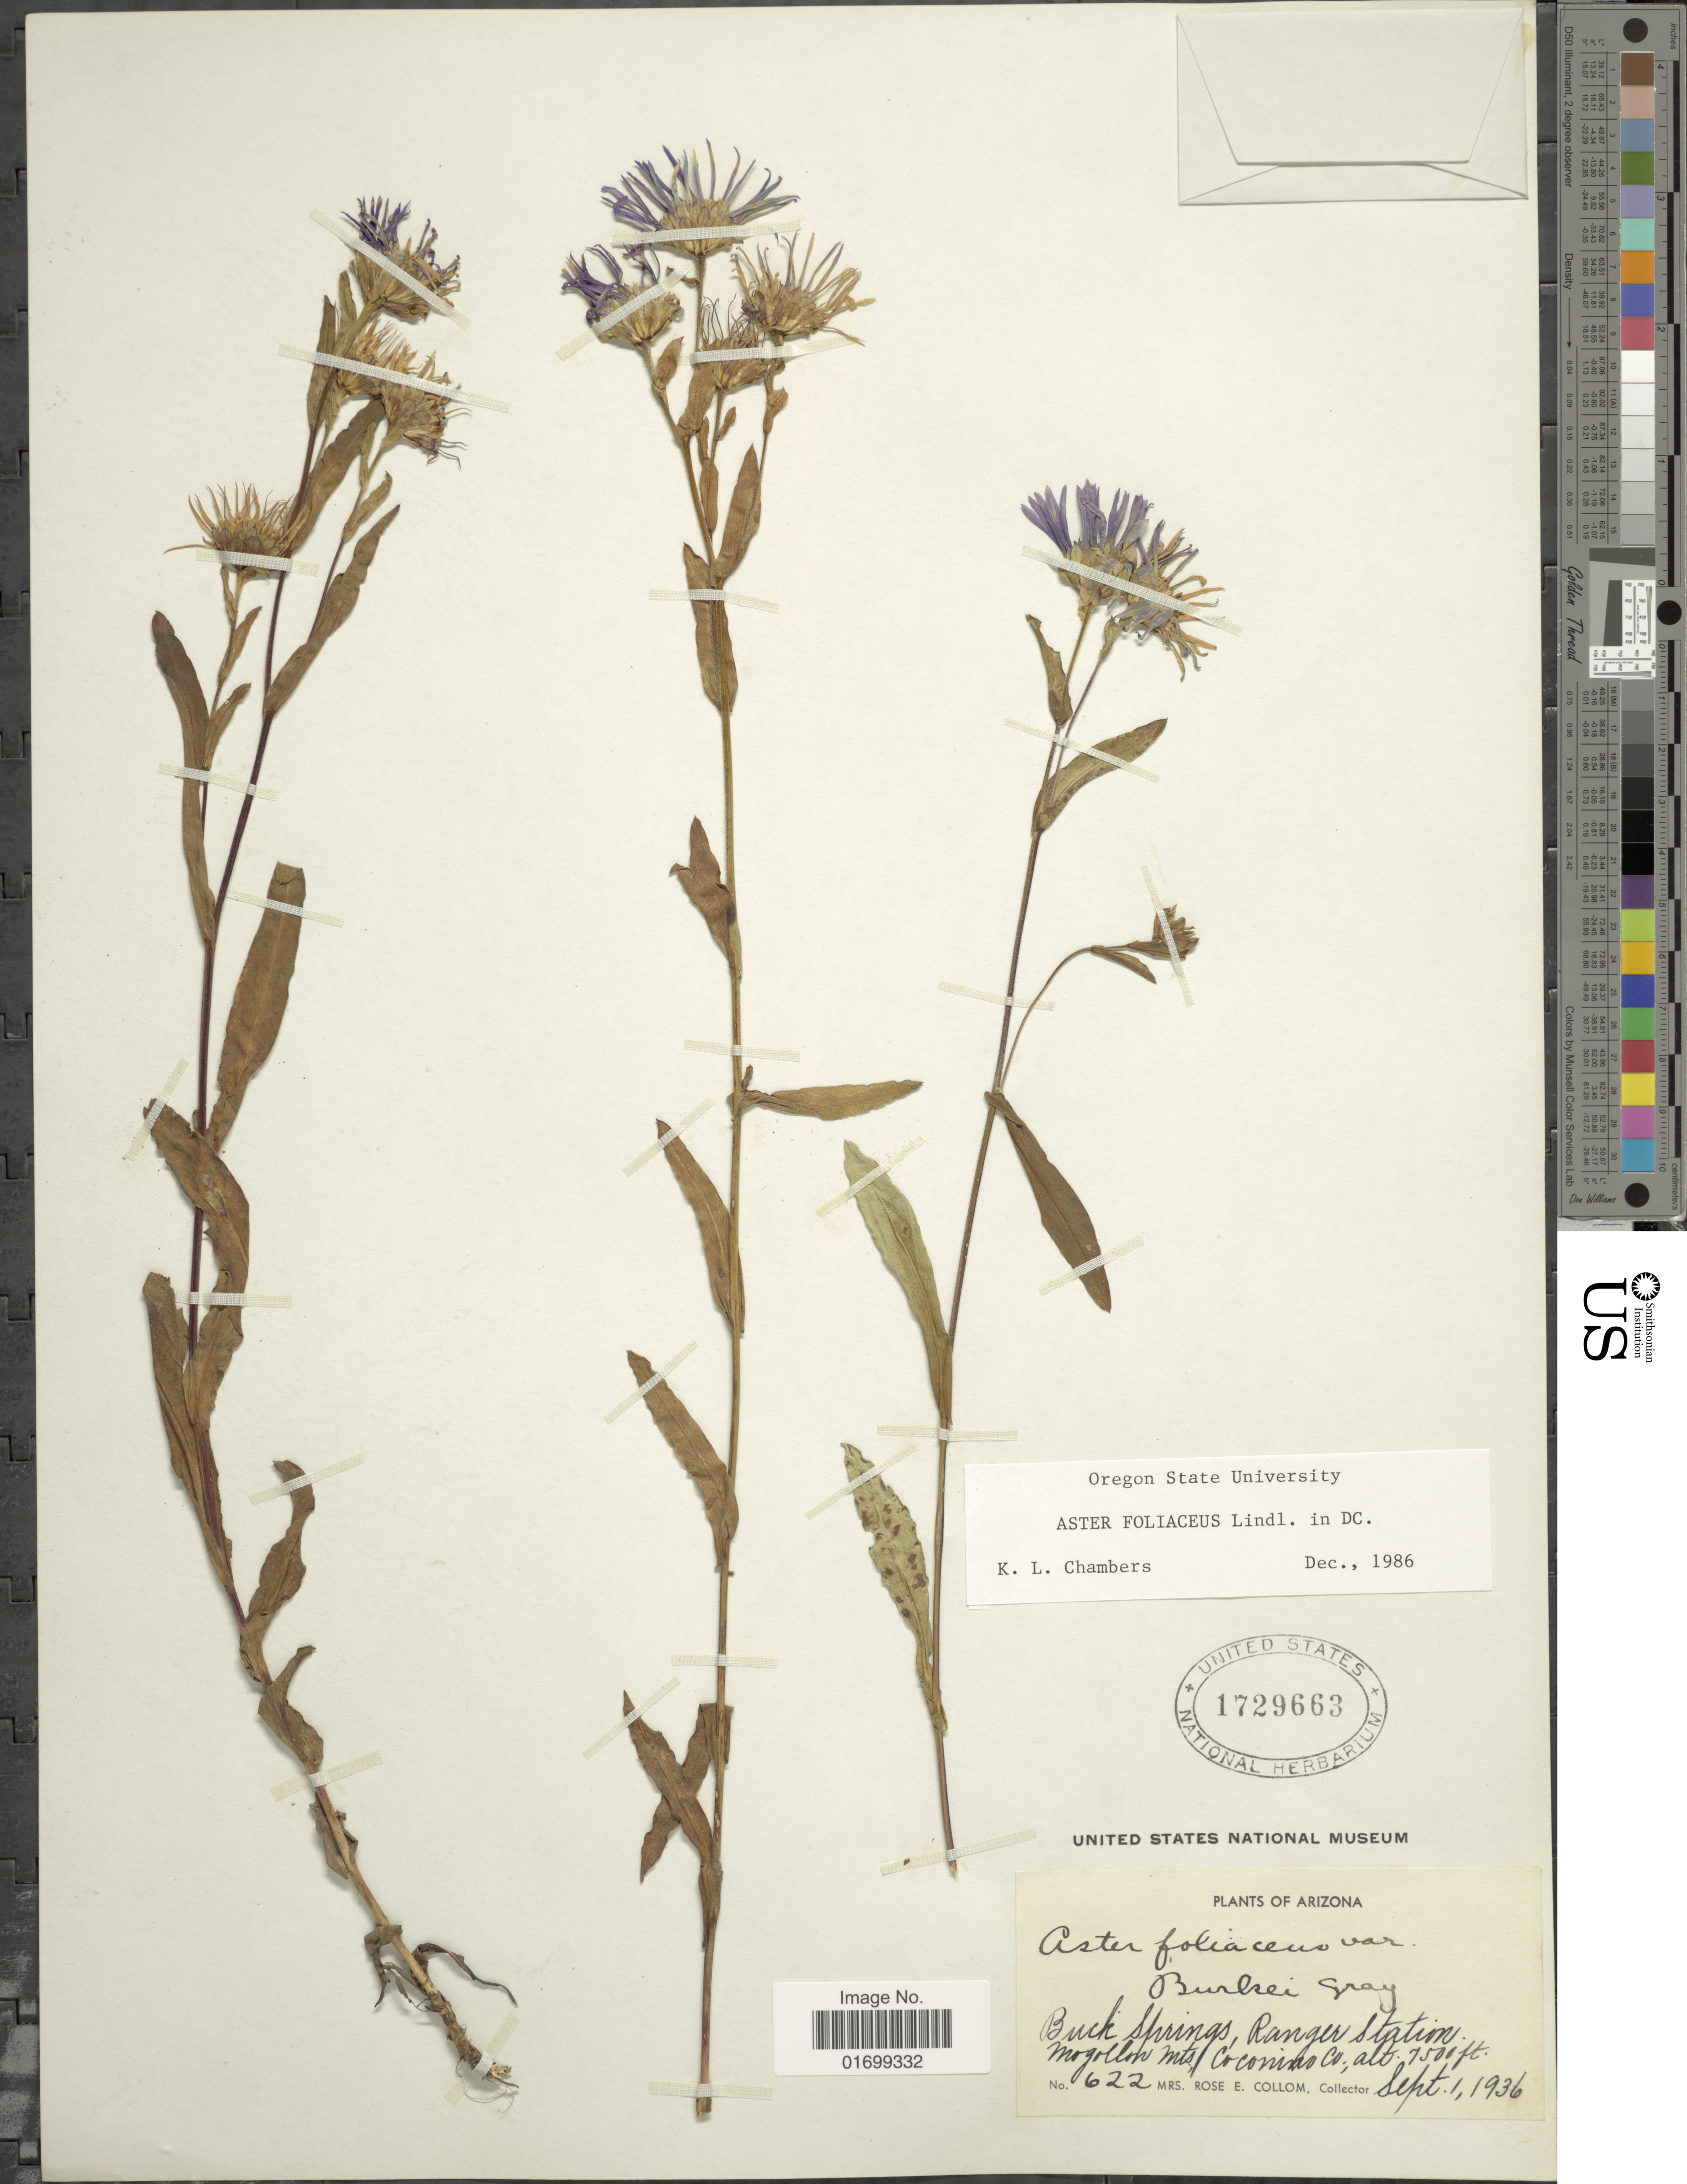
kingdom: Plantae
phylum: Tracheophyta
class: Magnoliopsida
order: Asterales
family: Asteraceae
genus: Symphyotrichum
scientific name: Symphyotrichum foliaceum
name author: (Lindl. ex DC.) G.L. Nesom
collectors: R. E. Collom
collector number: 622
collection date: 1936-09-01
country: United States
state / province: Arizona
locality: Buck springs, Ranger Station, Mogollon Mts., Coconino Co.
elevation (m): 2286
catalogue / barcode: US 1729663